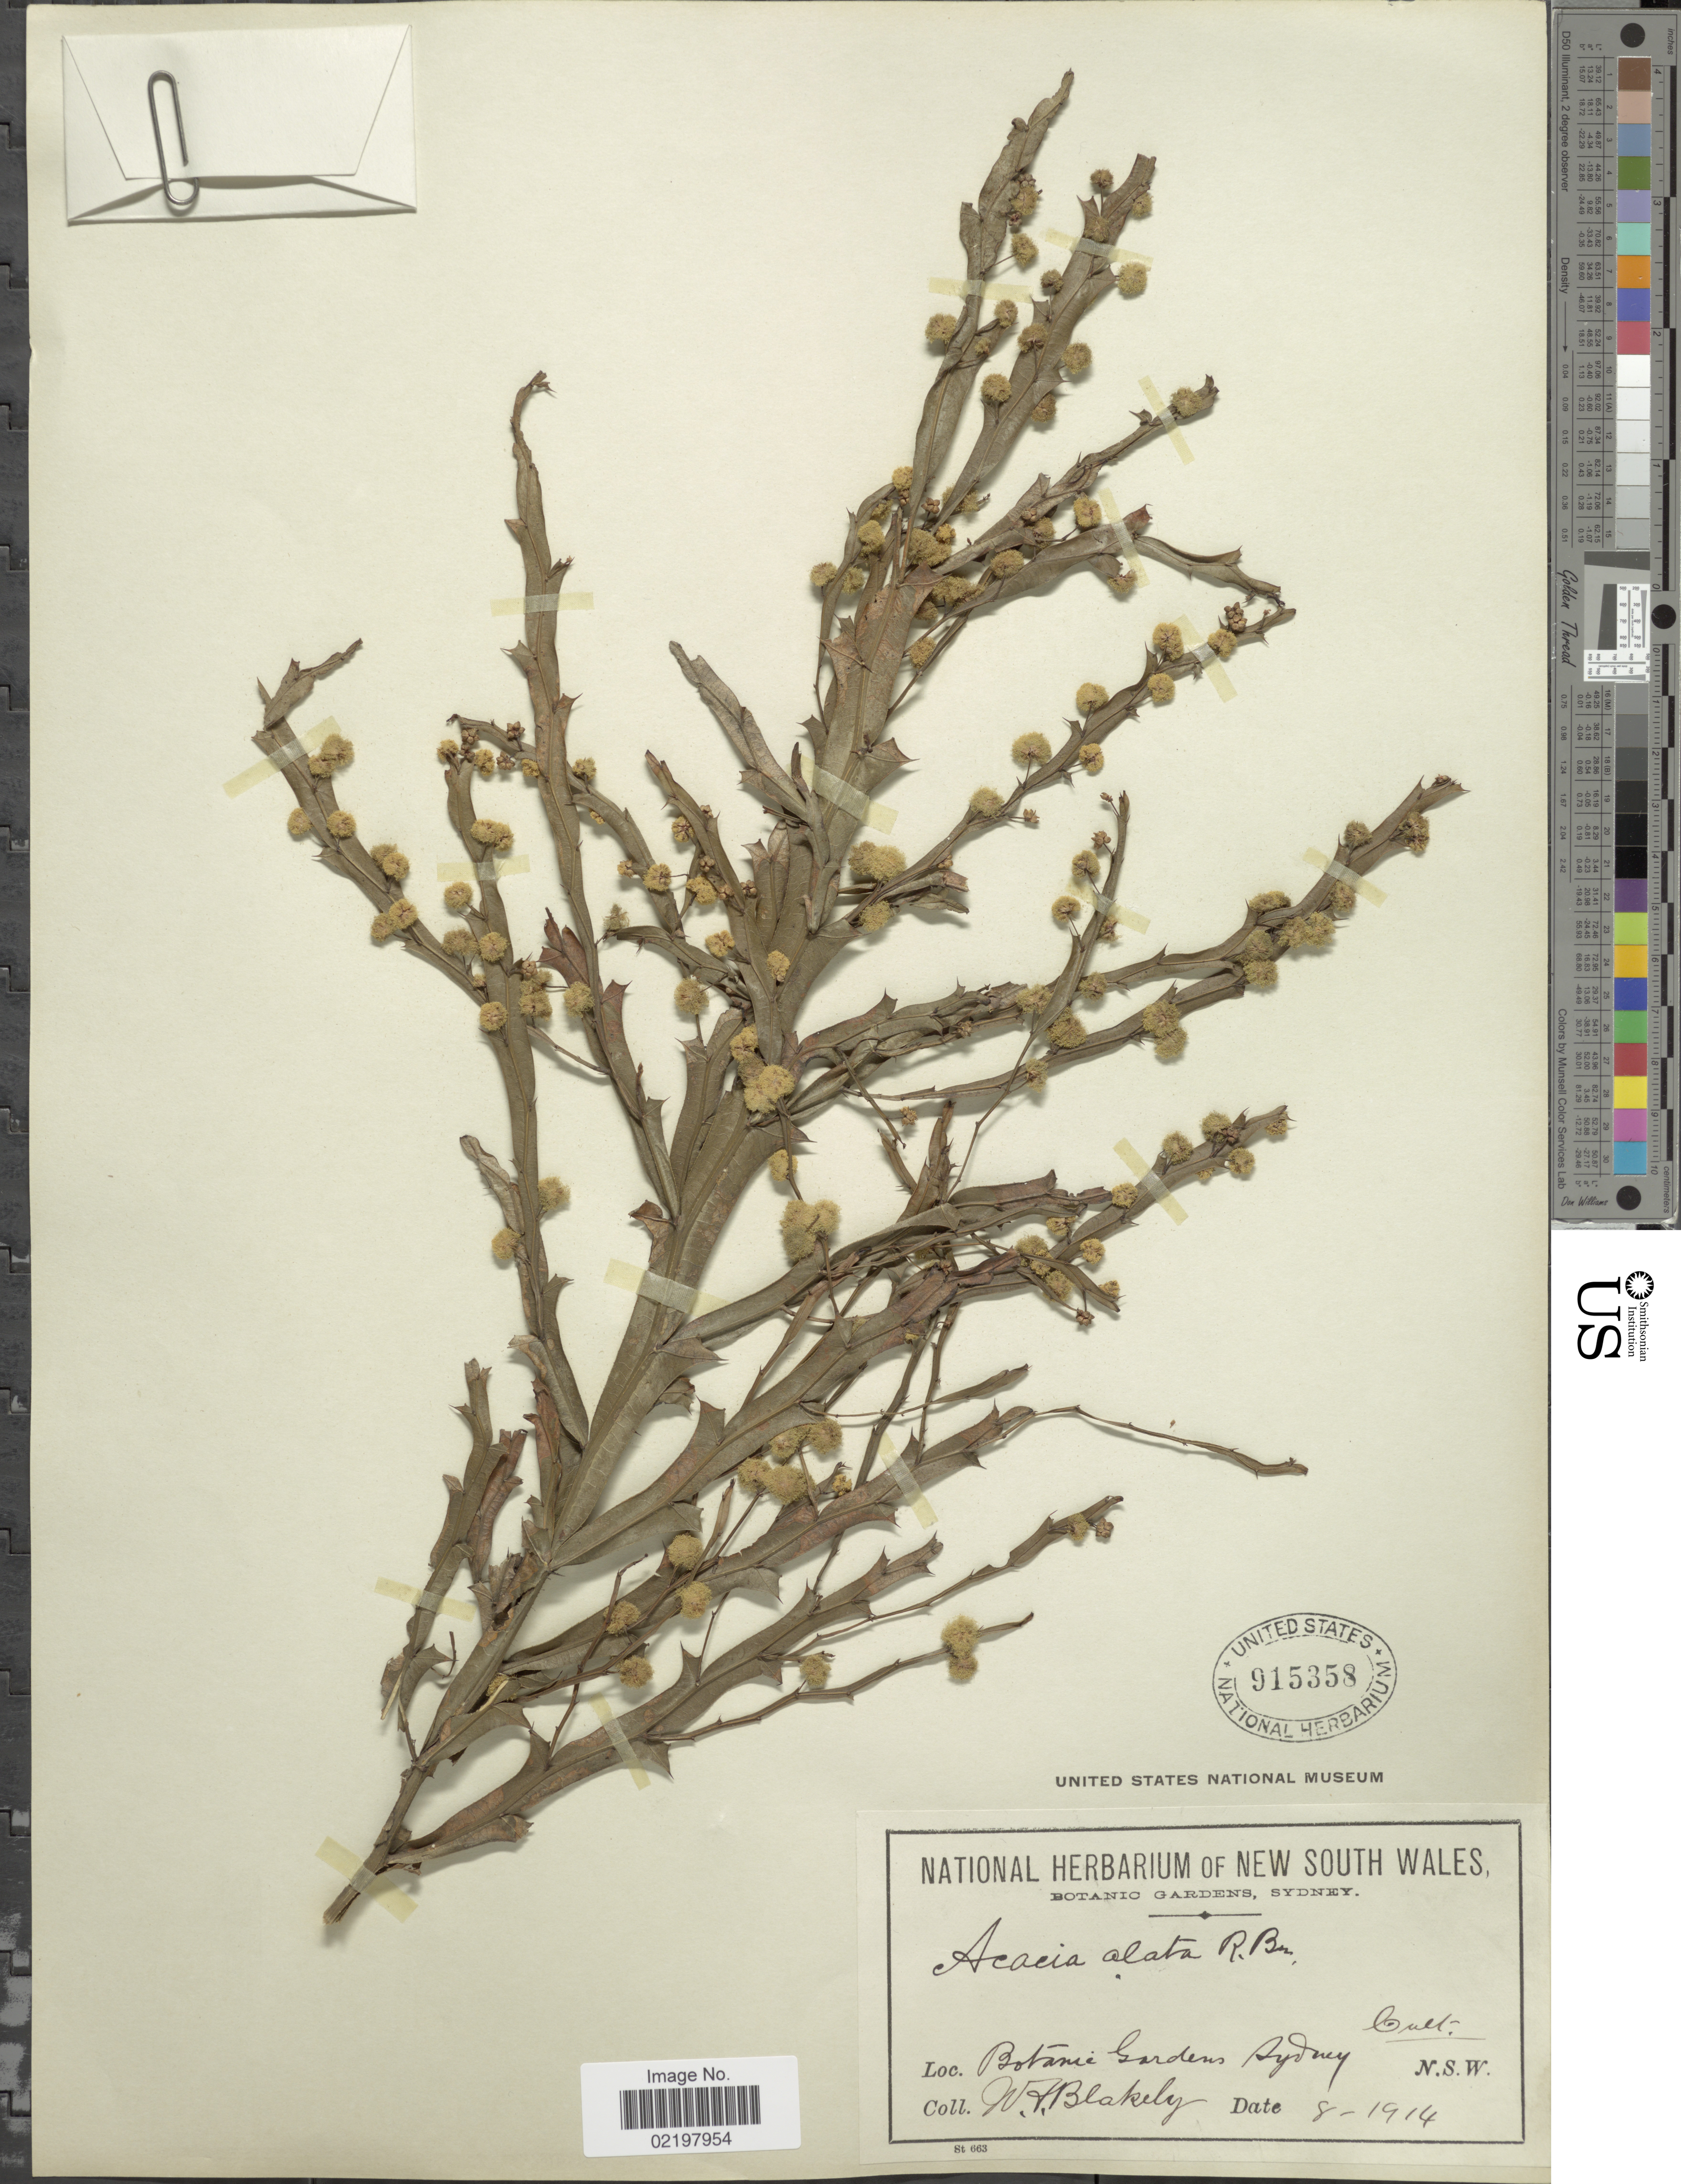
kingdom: Plantae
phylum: Tracheophyta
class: Magnoliopsida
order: Fabales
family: Fabaceae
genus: Acacia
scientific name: Acacia alata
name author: R. Br.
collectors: W. Blakely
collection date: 1914-08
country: Australia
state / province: New South Wales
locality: Botanic Gardens Sydney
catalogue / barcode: US 915358